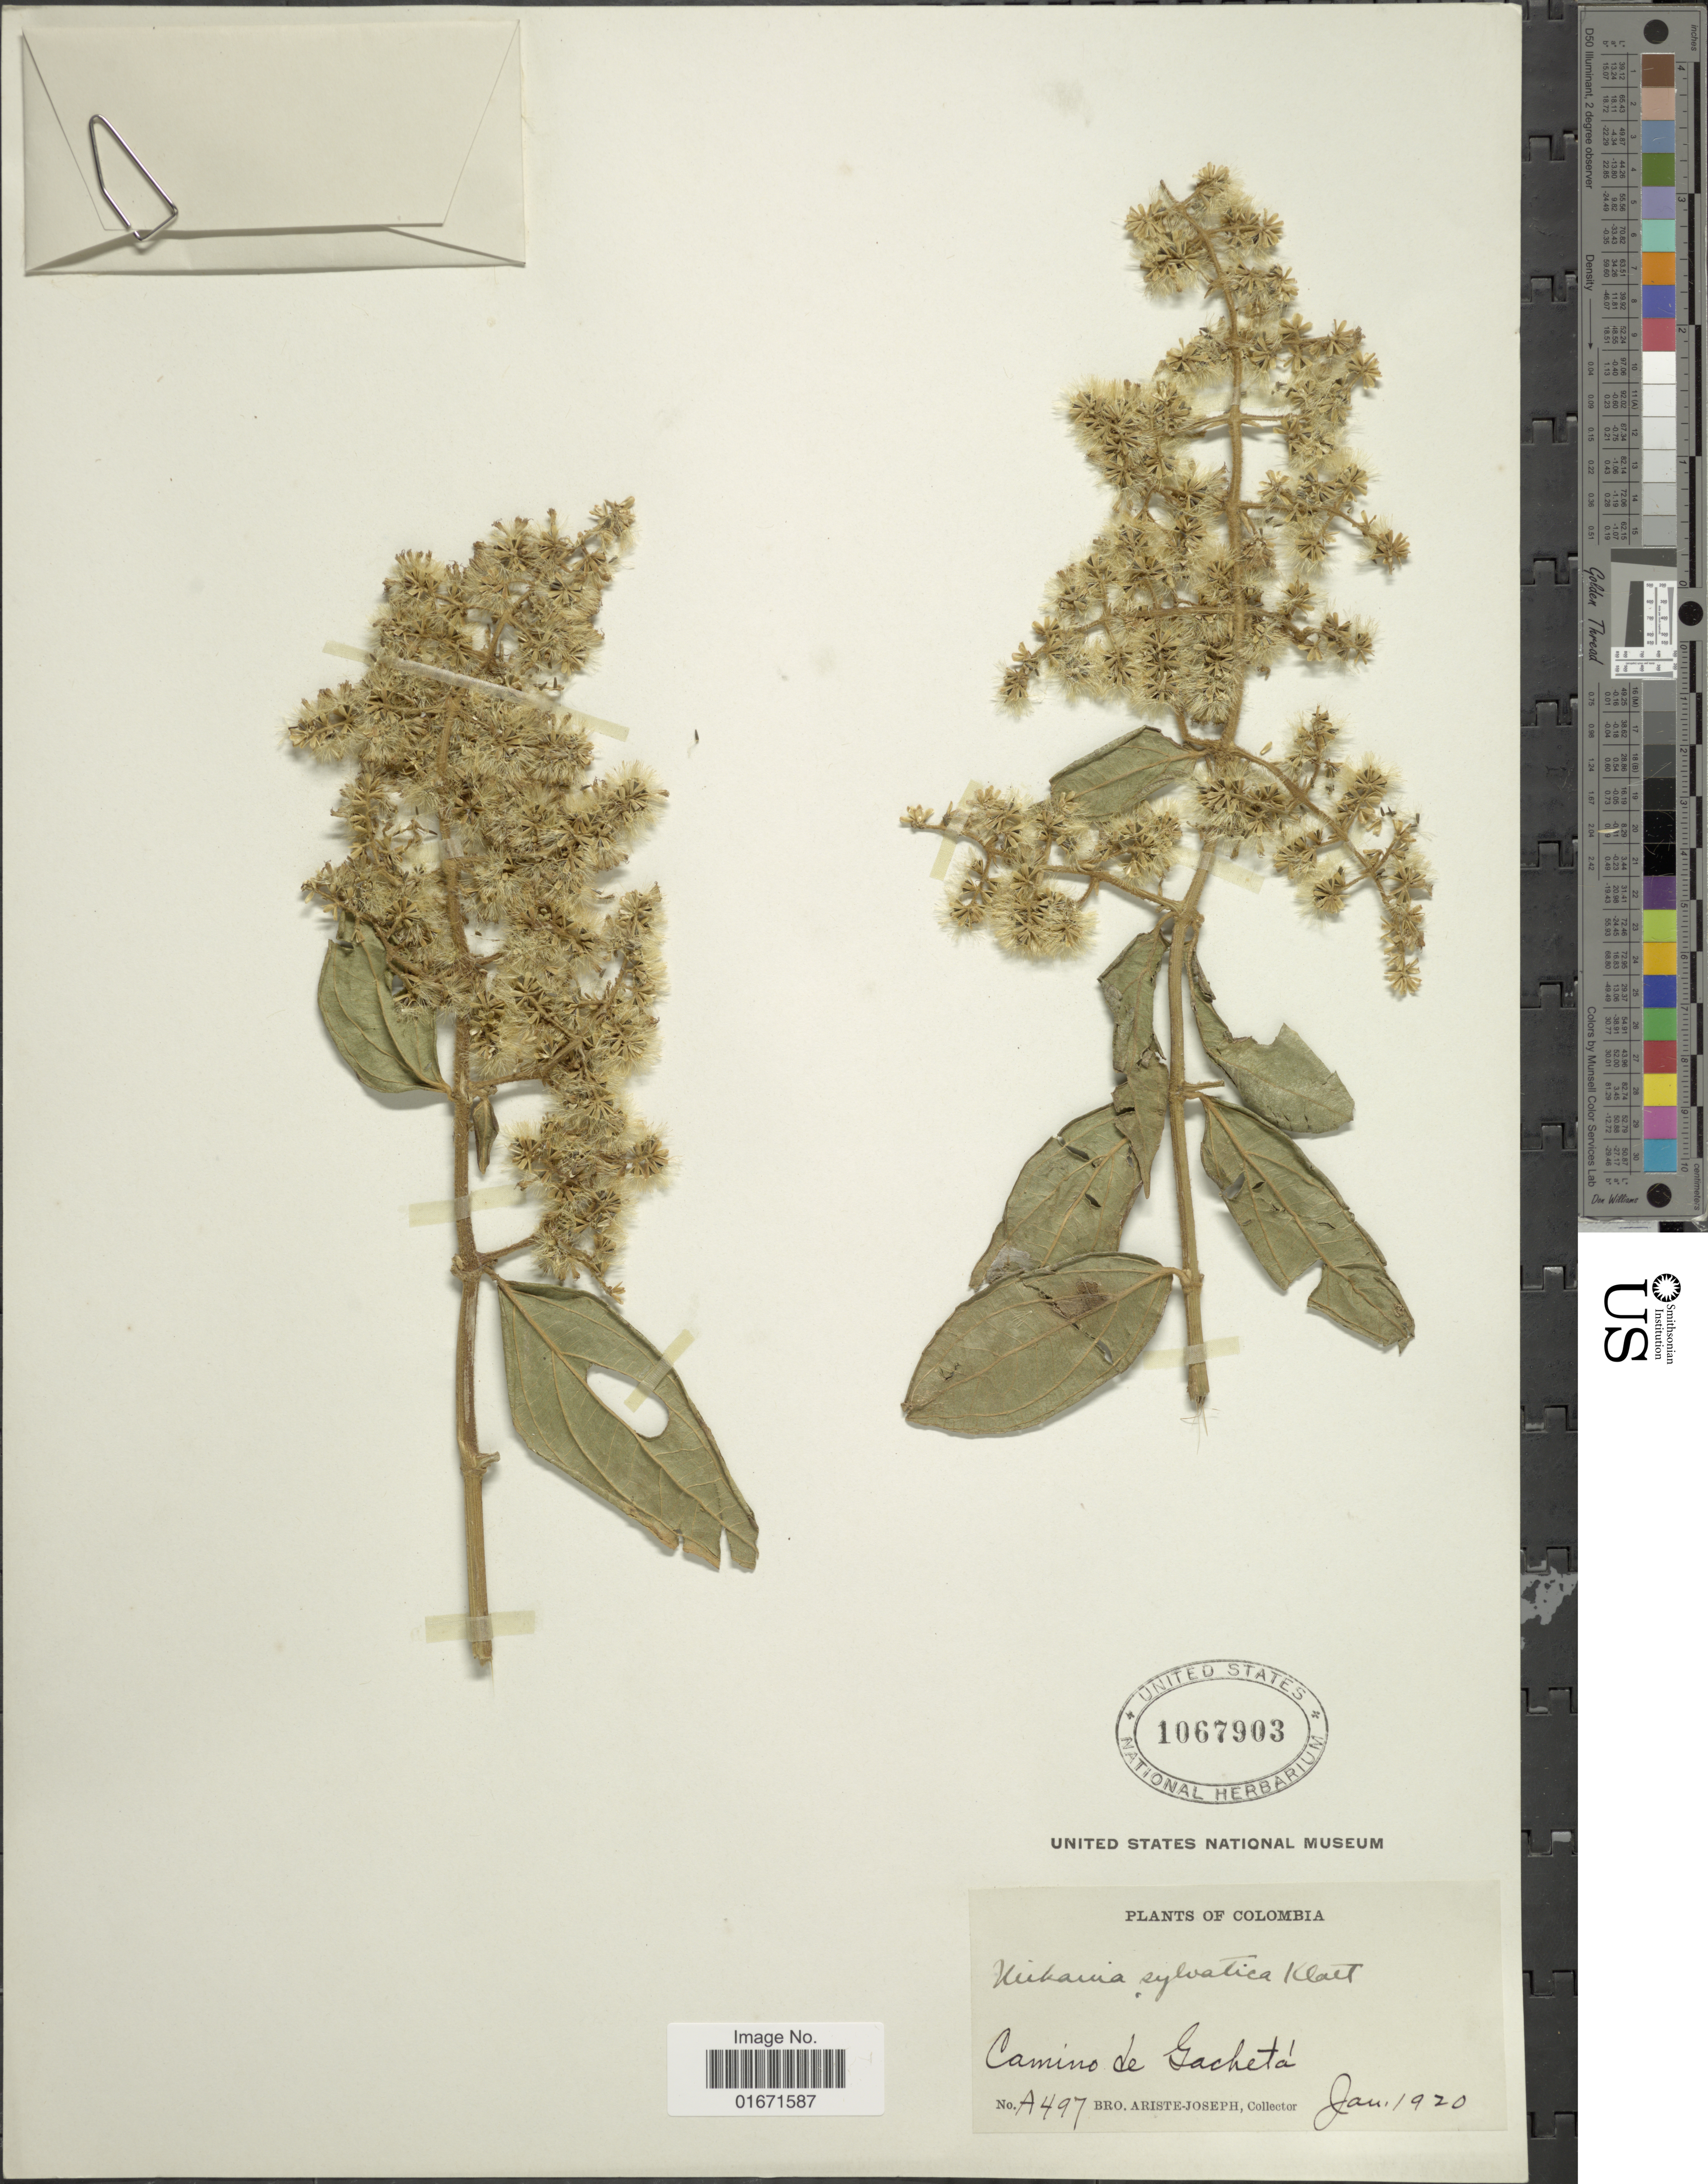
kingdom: Plantae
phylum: Tracheophyta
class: Magnoliopsida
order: Asterales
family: Asteraceae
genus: Mikania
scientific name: Mikania sylvatica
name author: Klatt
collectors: Bro. Ariste-Joseph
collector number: A497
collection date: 1920-01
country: Colombia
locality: Camino de Gachetá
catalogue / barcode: US 1067903